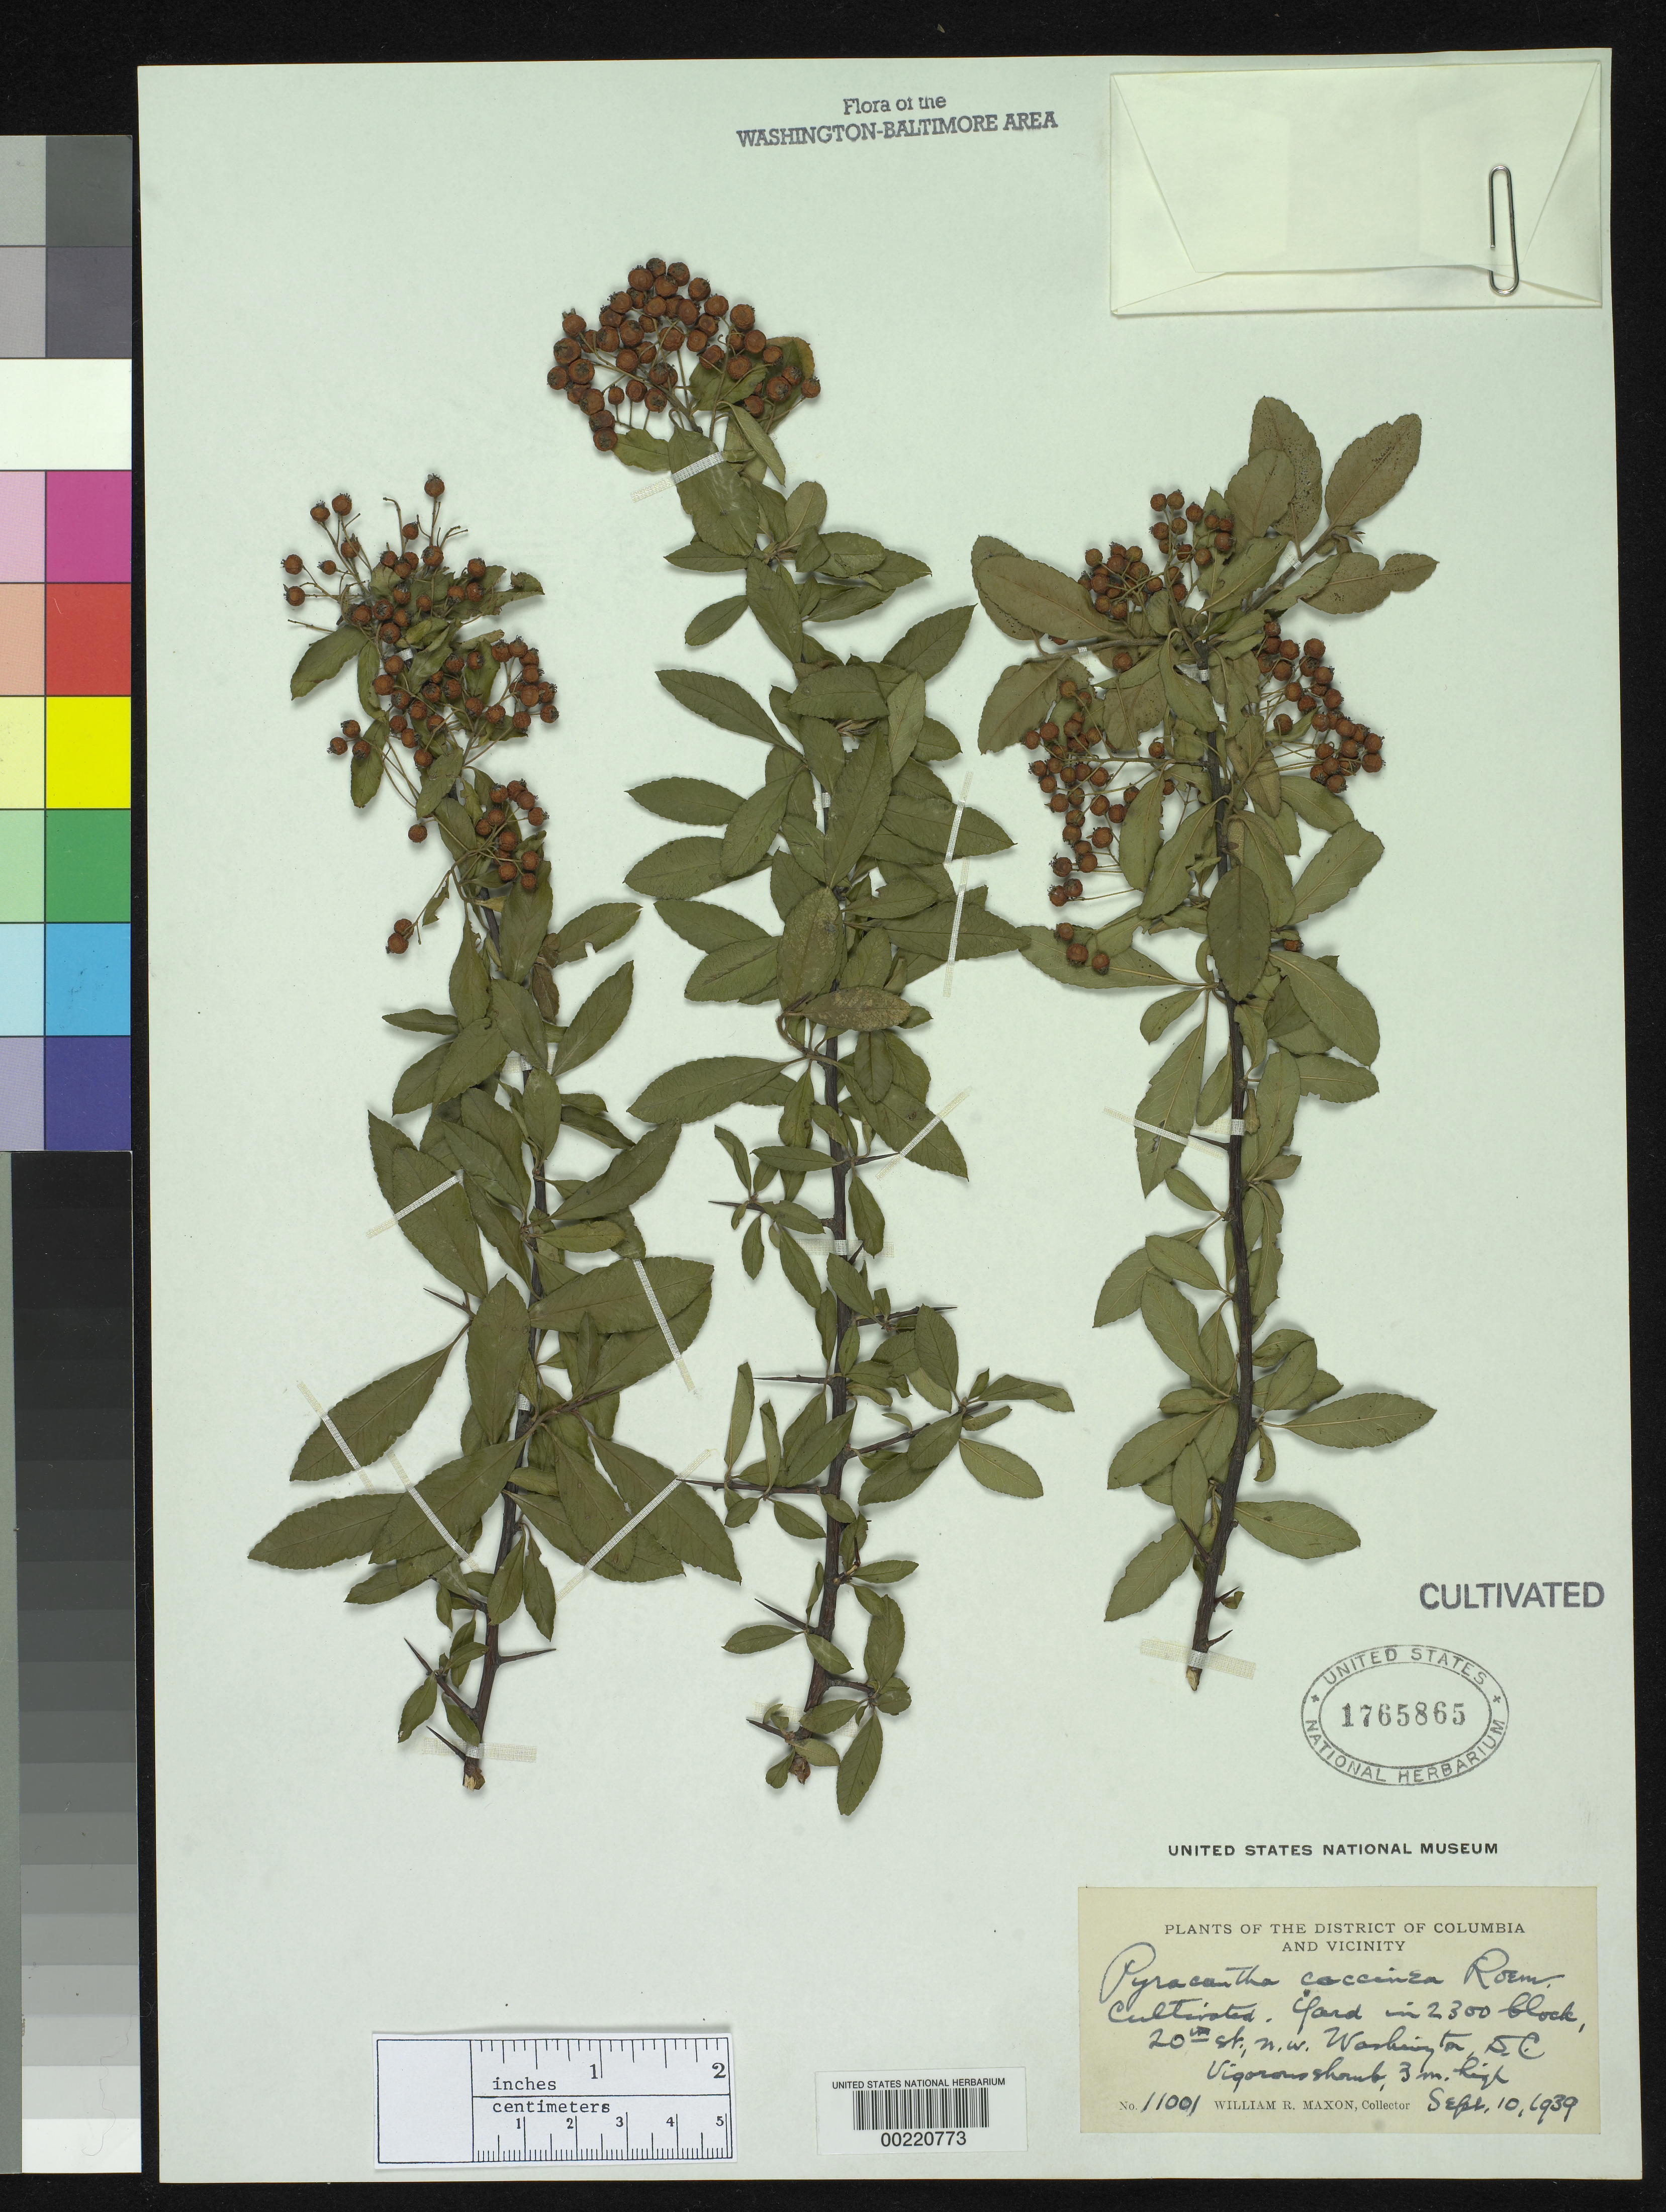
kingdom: Plantae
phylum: Tracheophyta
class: Magnoliopsida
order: Rosales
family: Rosaceae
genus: Pyracantha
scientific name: Pyracantha coccinea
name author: M. Roem.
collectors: W. R. Maxon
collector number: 11001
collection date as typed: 10 Sep 1939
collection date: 1939-09-10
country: United States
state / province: District of Columbia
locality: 2300 Block of 20th St NW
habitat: Yard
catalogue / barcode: US 1765865